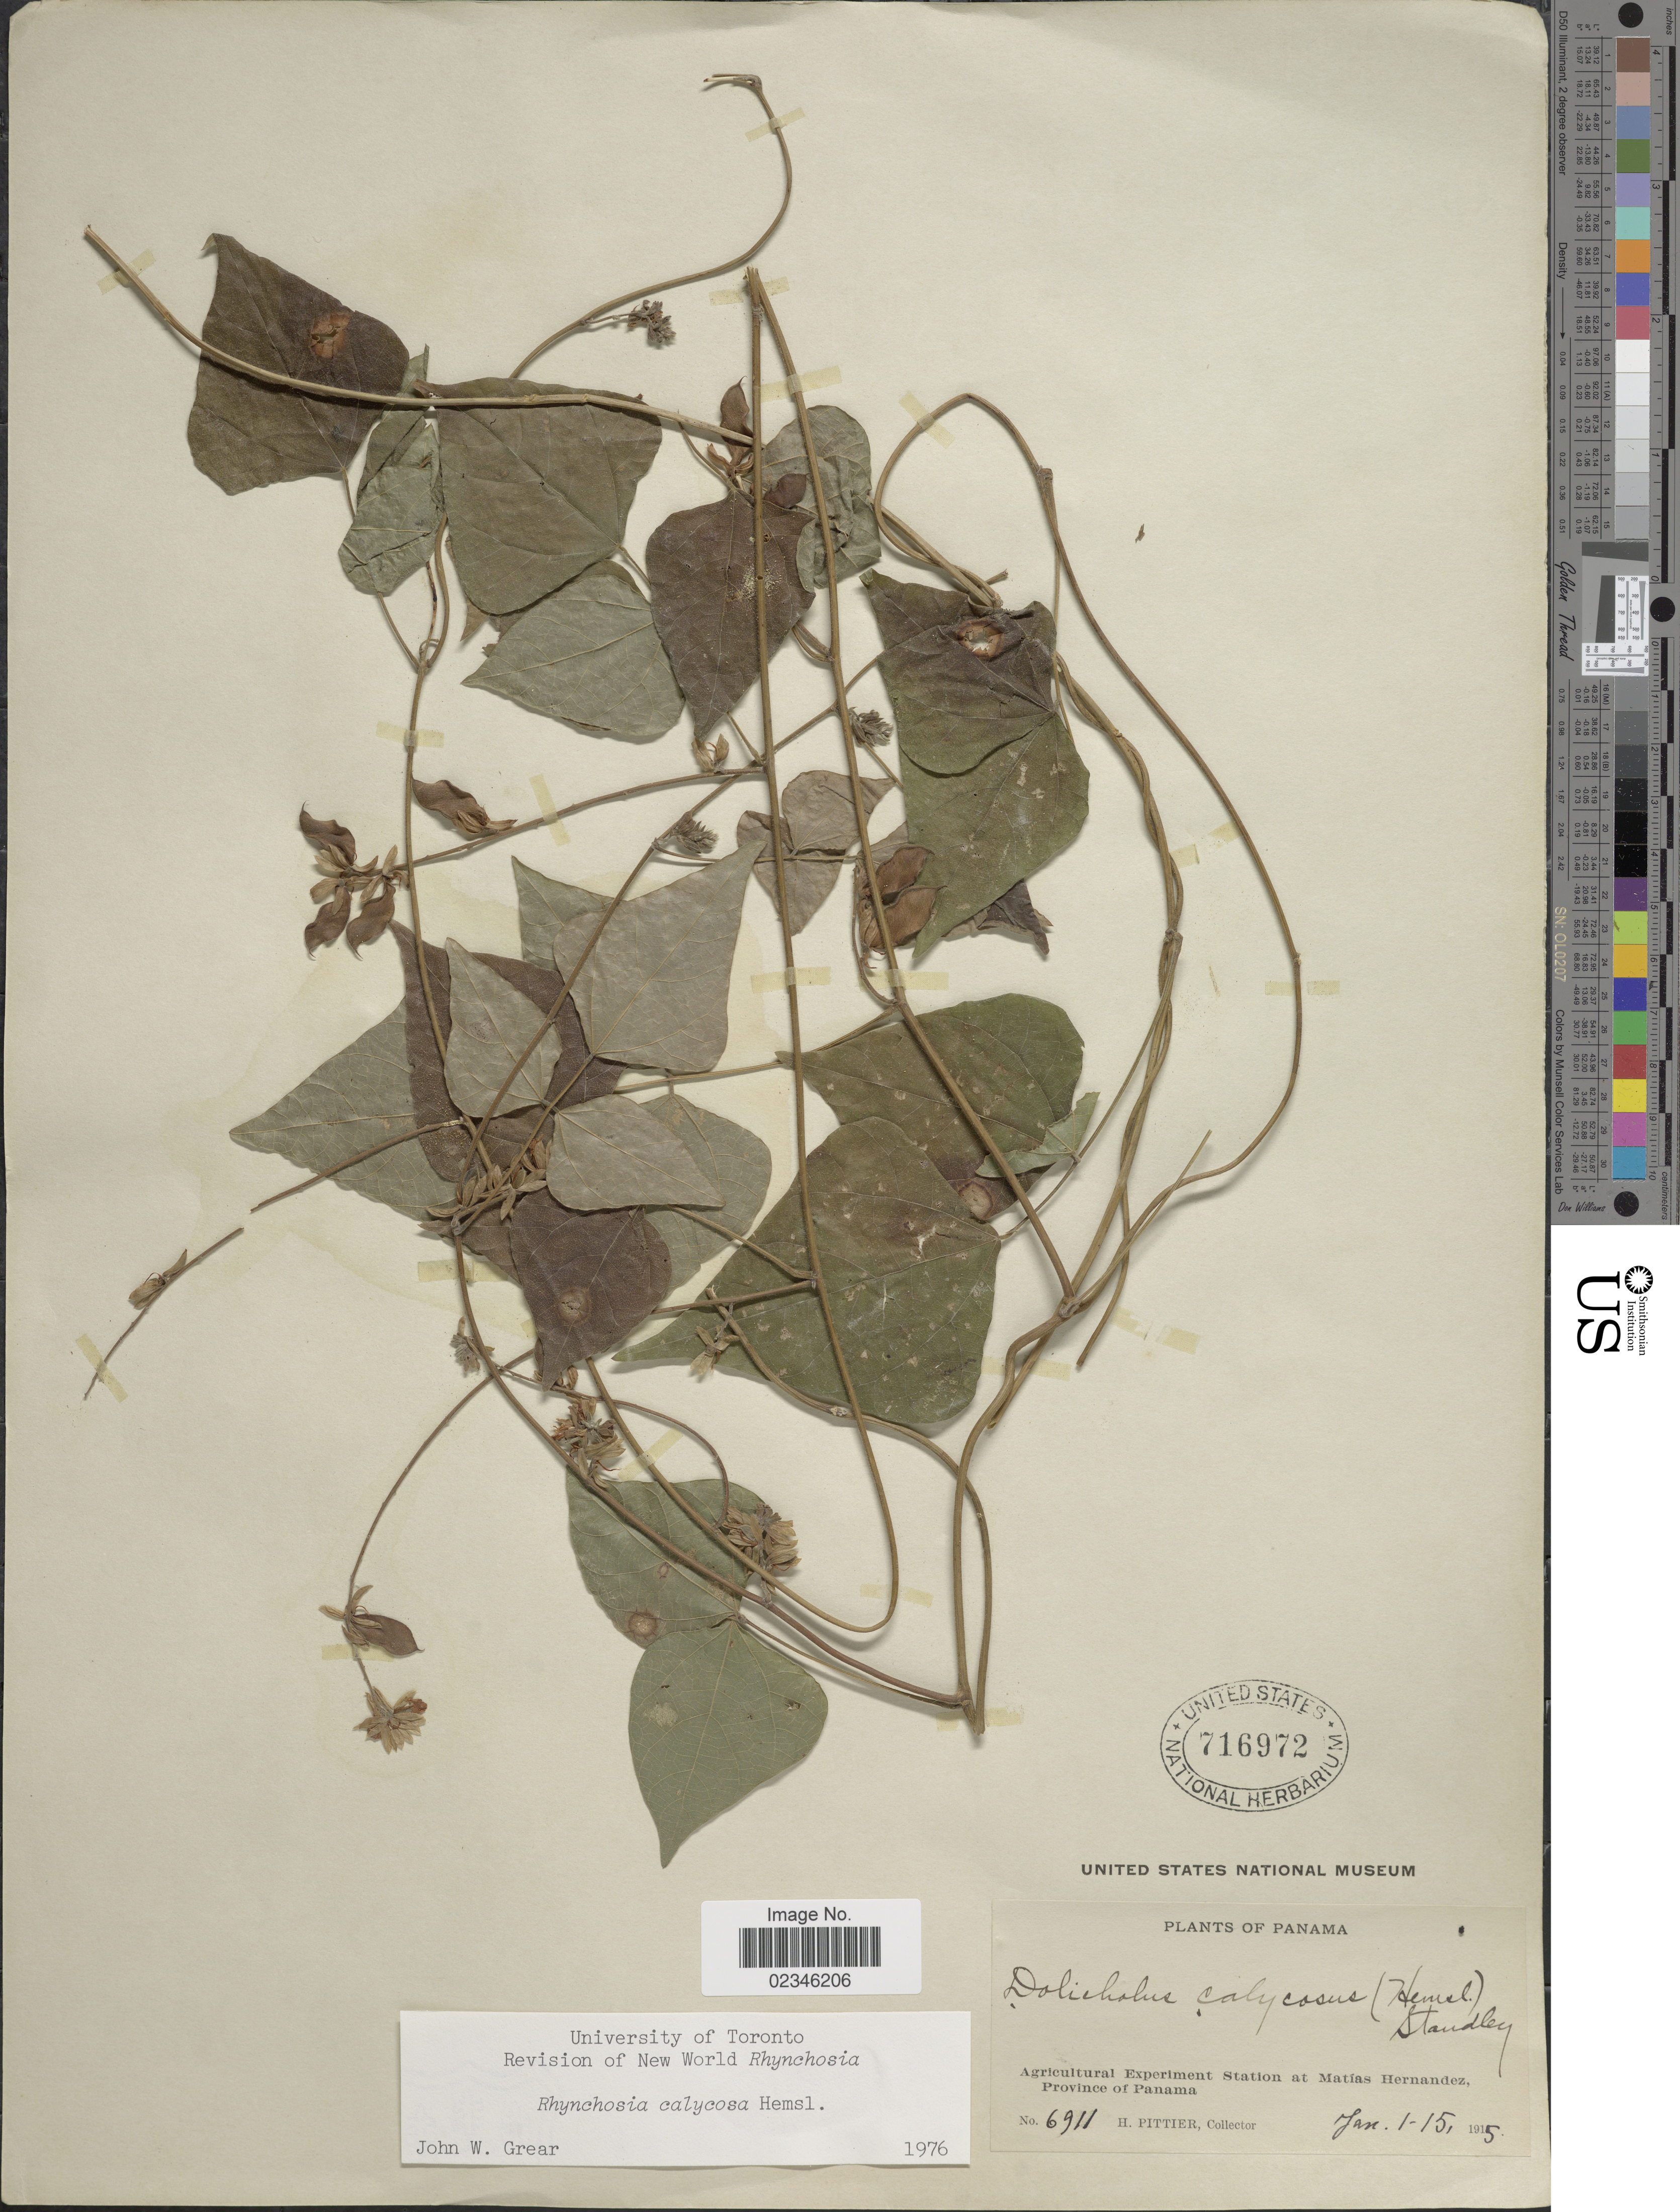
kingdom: Plantae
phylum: Tracheophyta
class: Magnoliopsida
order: Fabales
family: Fabaceae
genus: Rhynchosia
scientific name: Rhynchosia calycosa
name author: Hemsl.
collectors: H. F. Pittier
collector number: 6911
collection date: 1915-01-01/1915-01-15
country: Panama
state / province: Panamá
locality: Agricultural Experiment Station at Matias Hernandez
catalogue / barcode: US 716972